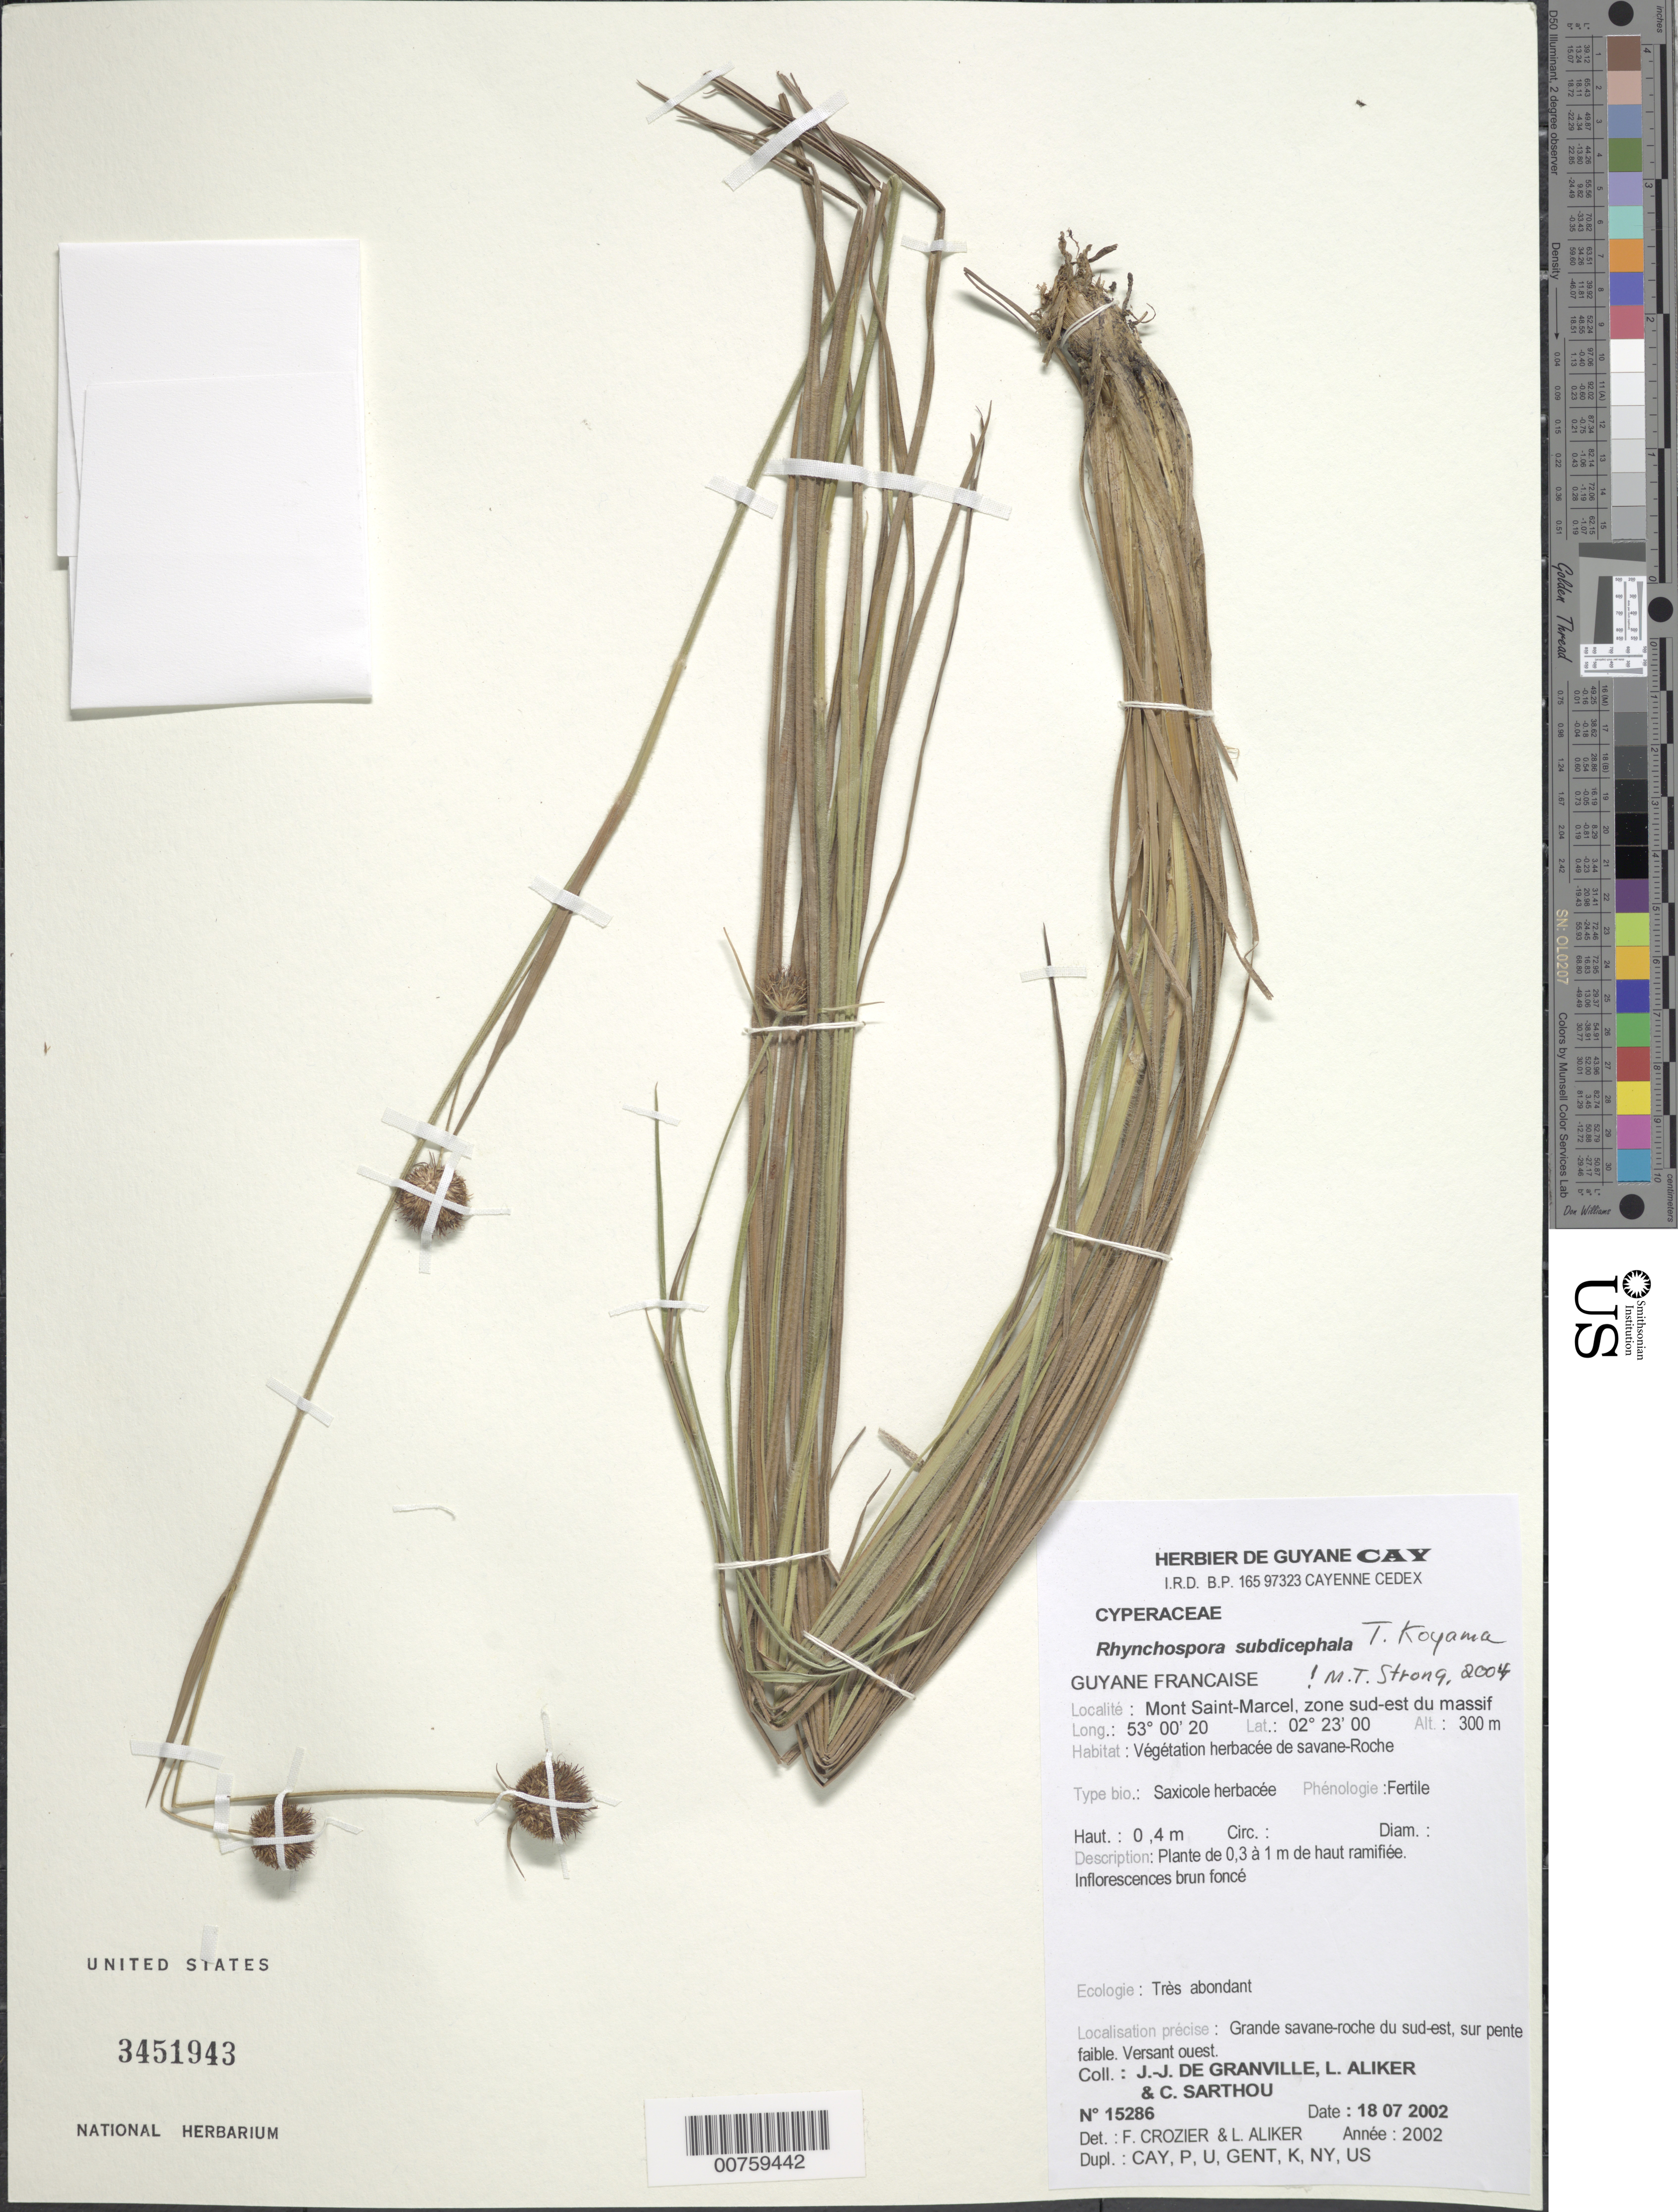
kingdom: Plantae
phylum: Tracheophyta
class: Liliopsida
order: Poales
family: Cyperaceae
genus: Rhynchospora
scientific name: Rhynchospora subdicephala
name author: T. Koyama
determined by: Strong, M. T., (US), Smithsonian Institution - National Museum of Natural History (UNITED STATES)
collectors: J.-J. de Granville, L. Aliker & C. Sarthou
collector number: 15286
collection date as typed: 18-Jul-02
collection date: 2002-07-18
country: French Guiana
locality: Mont Saint-Marcel, zone Sud-Est du massif, Bassin de l'Yaloupi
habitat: Vegetation herbacée de savane-roche; sur pente faible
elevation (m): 300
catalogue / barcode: US 3451943